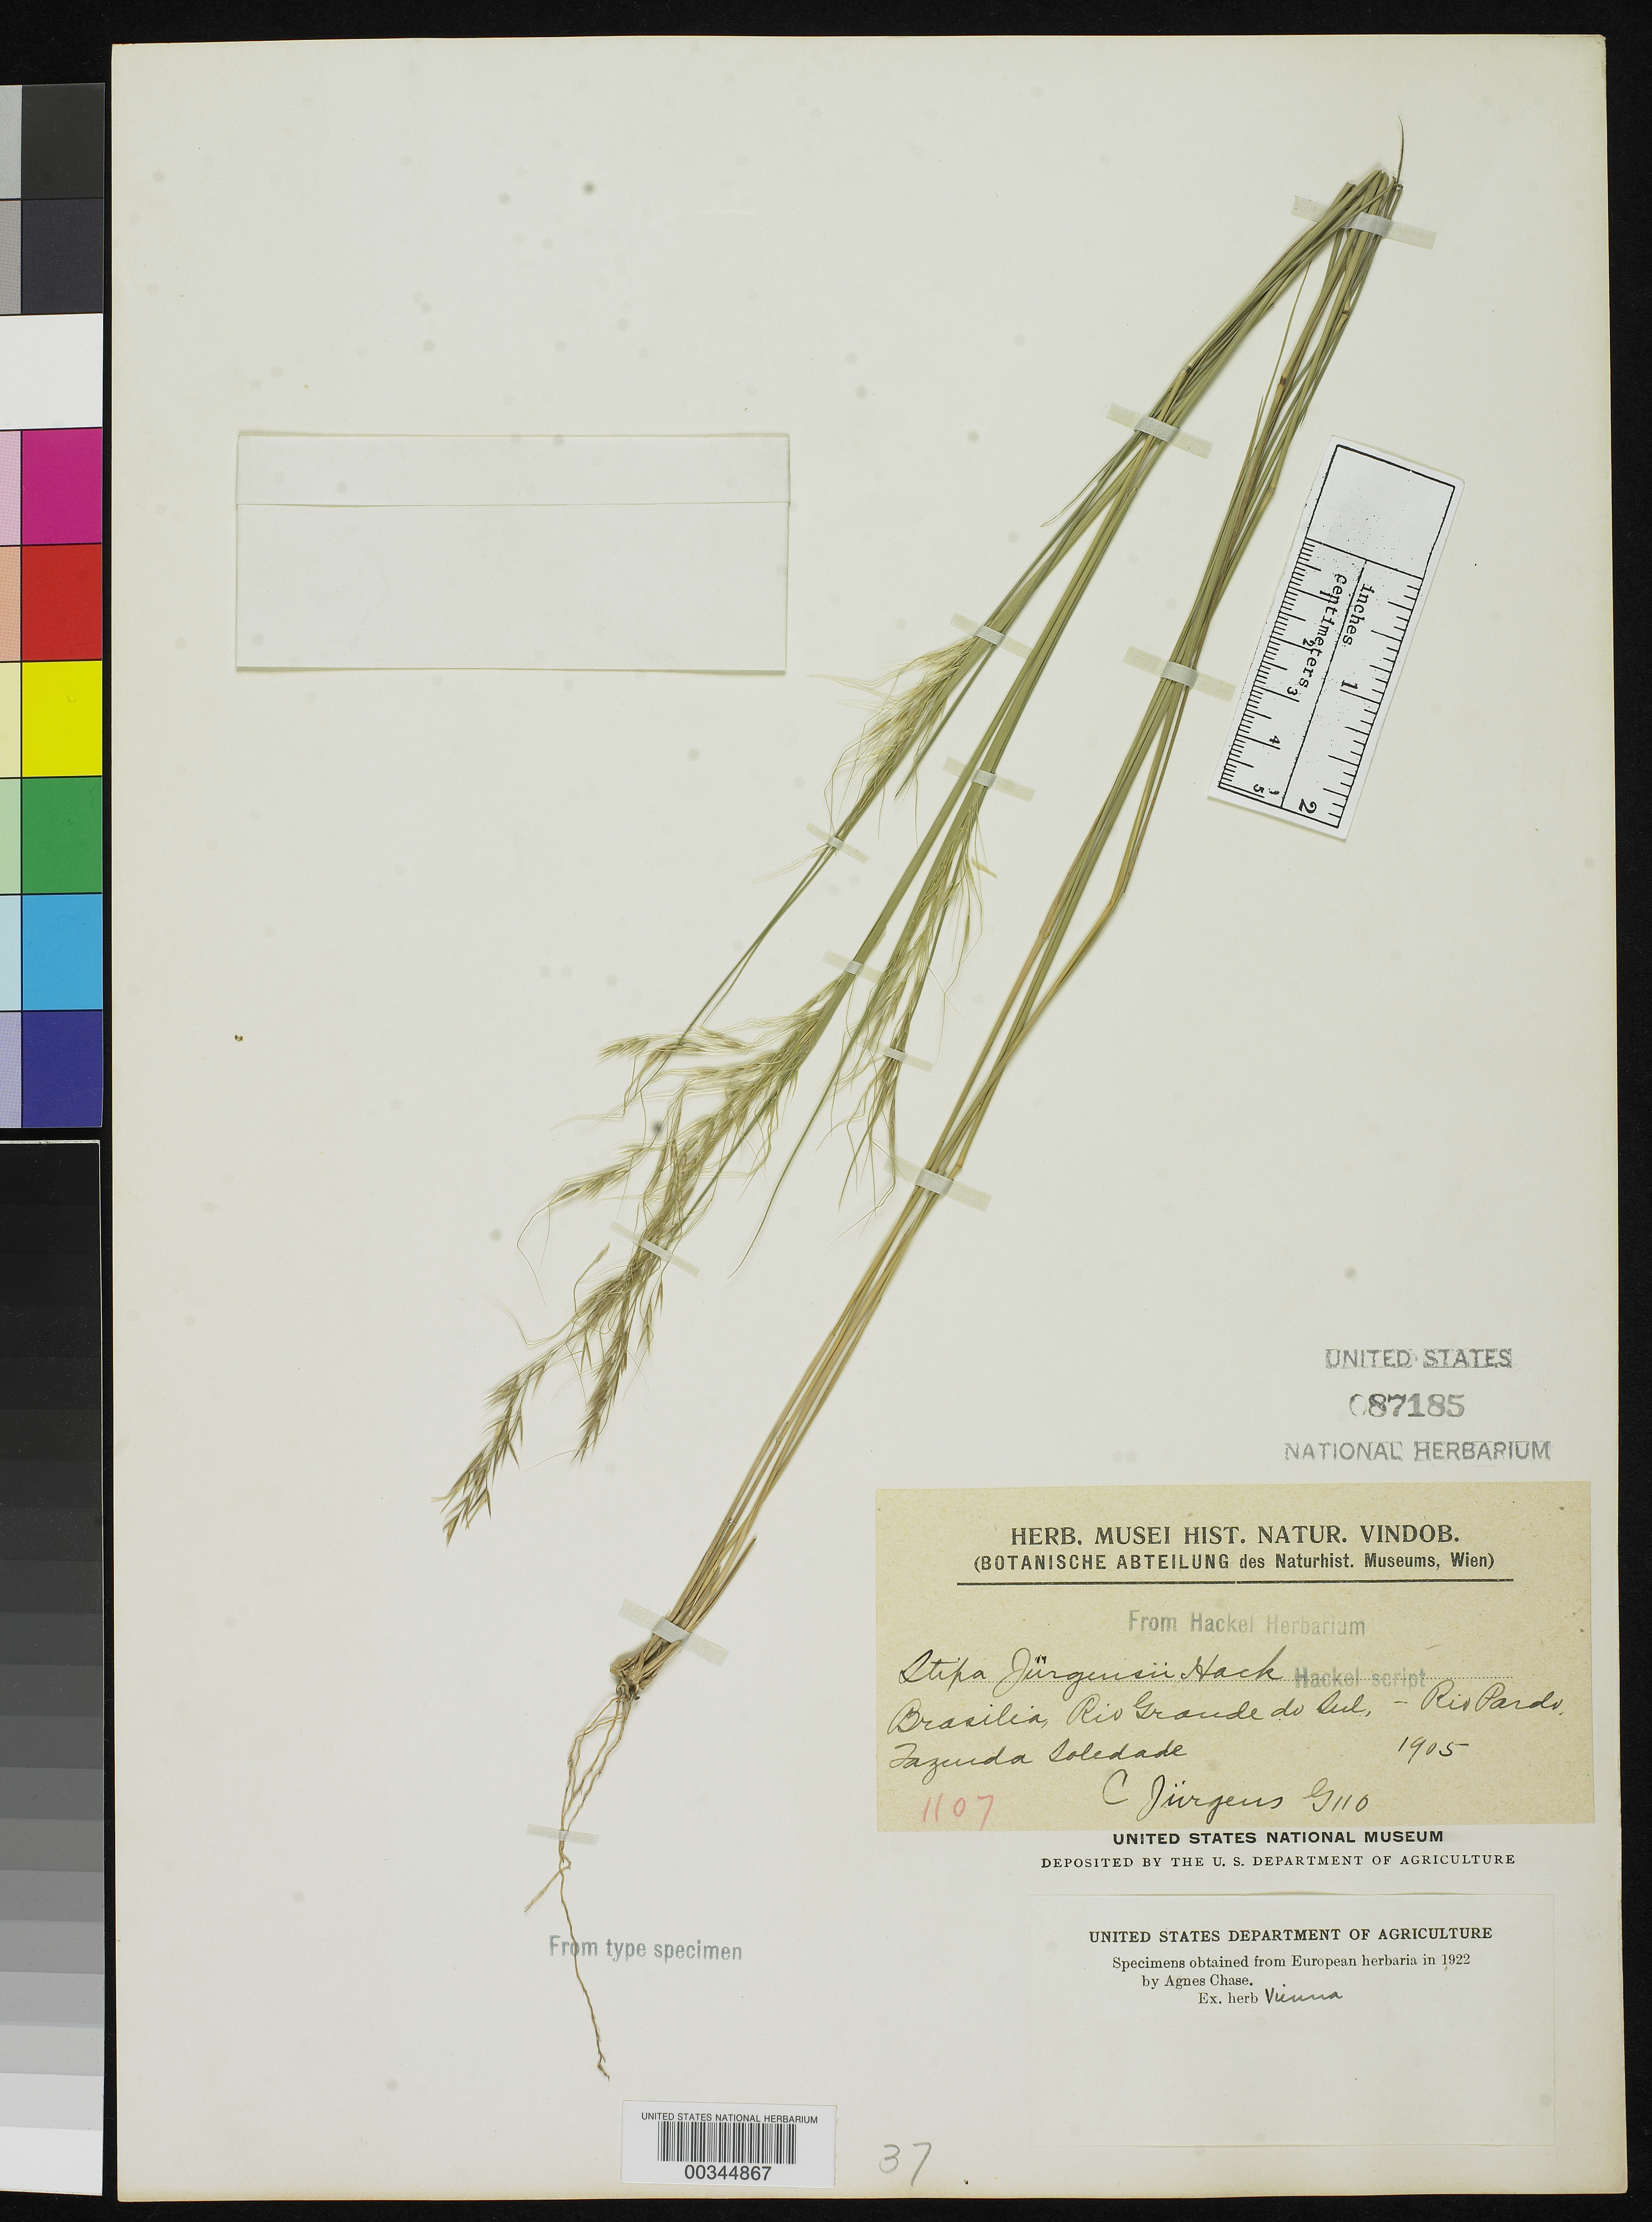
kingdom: Plantae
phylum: Tracheophyta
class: Liliopsida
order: Poales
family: Poaceae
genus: Stipa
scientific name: Stipa jurgensii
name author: Hack.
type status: Isotype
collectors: C. Juergens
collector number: G 110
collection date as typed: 1905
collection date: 1905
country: Brazil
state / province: Rio Grande do Sul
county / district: Rio Pardo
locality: Fazenda Soledade.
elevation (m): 70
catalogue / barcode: US 87185